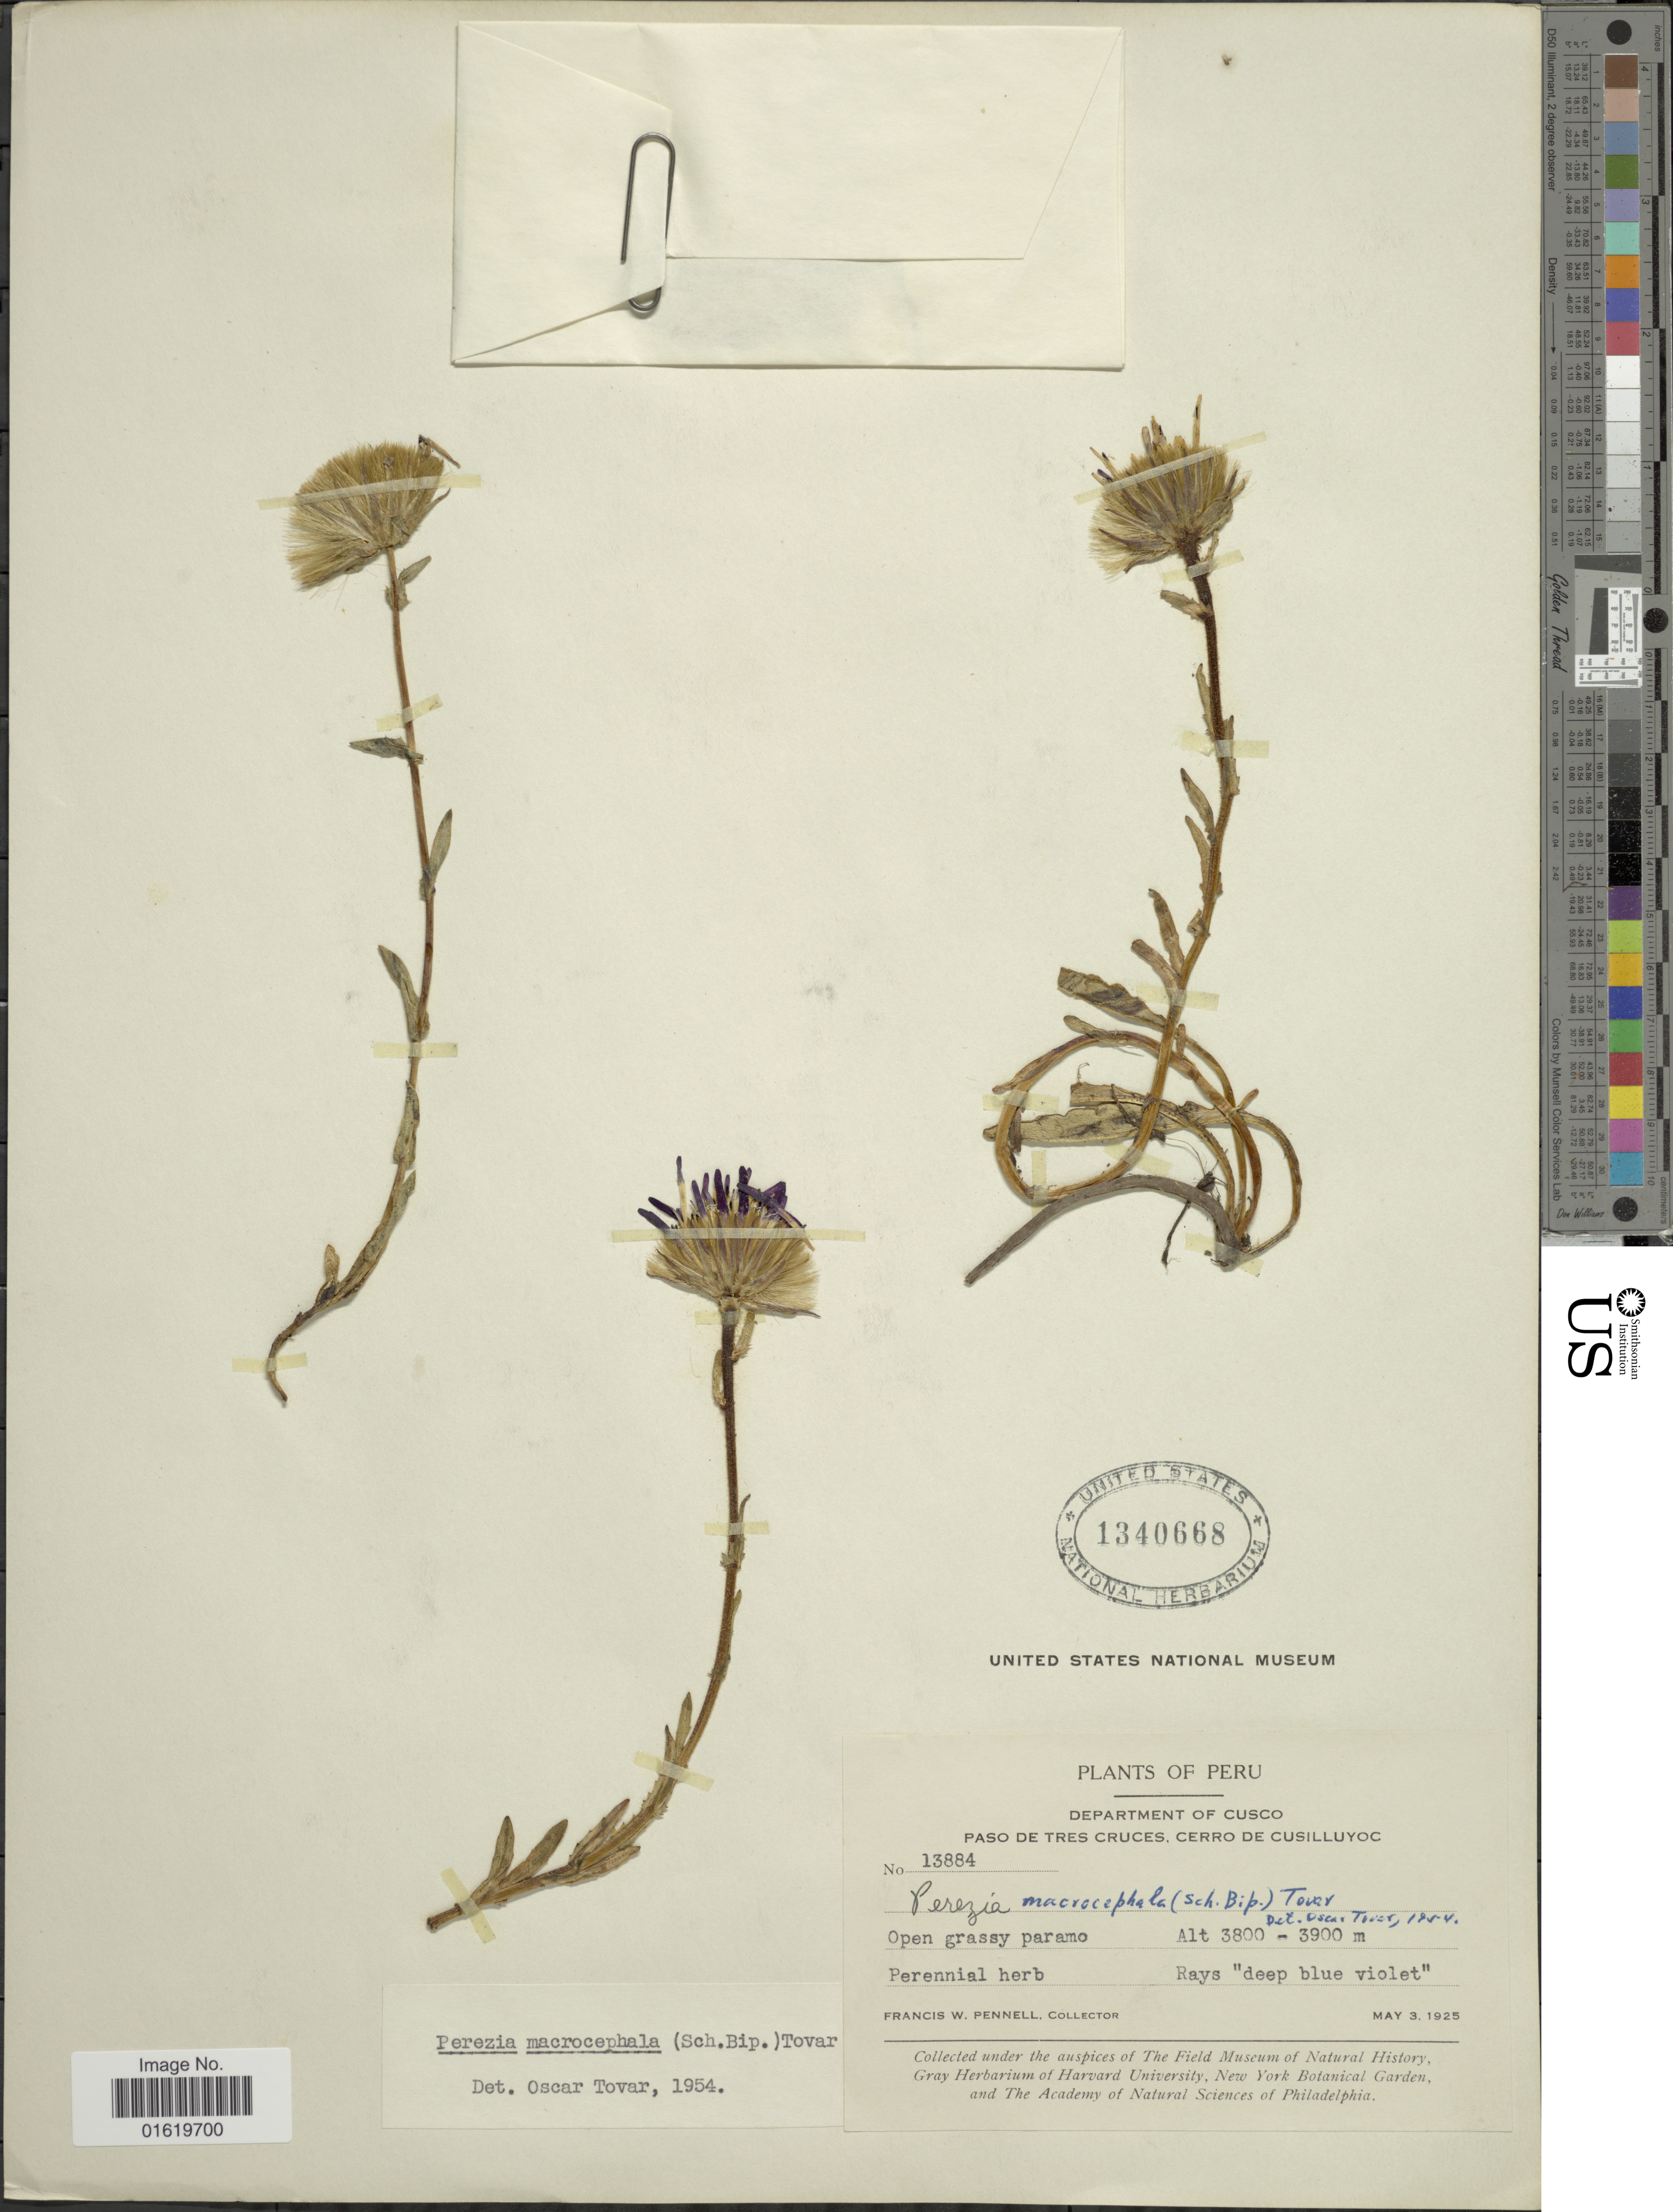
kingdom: Plantae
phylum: Tracheophyta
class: Magnoliopsida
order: Asterales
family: Asteraceae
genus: Perezia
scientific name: Perezia pungens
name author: (Humb. & Bonpl.) Less.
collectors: F. W. Pennell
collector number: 13884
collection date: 1925-05-03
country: Peru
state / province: Cusco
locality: Department of Cusco. Paso de Tres Cruces, Cerro de Cusilluyoc.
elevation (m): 3800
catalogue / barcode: US 1340668